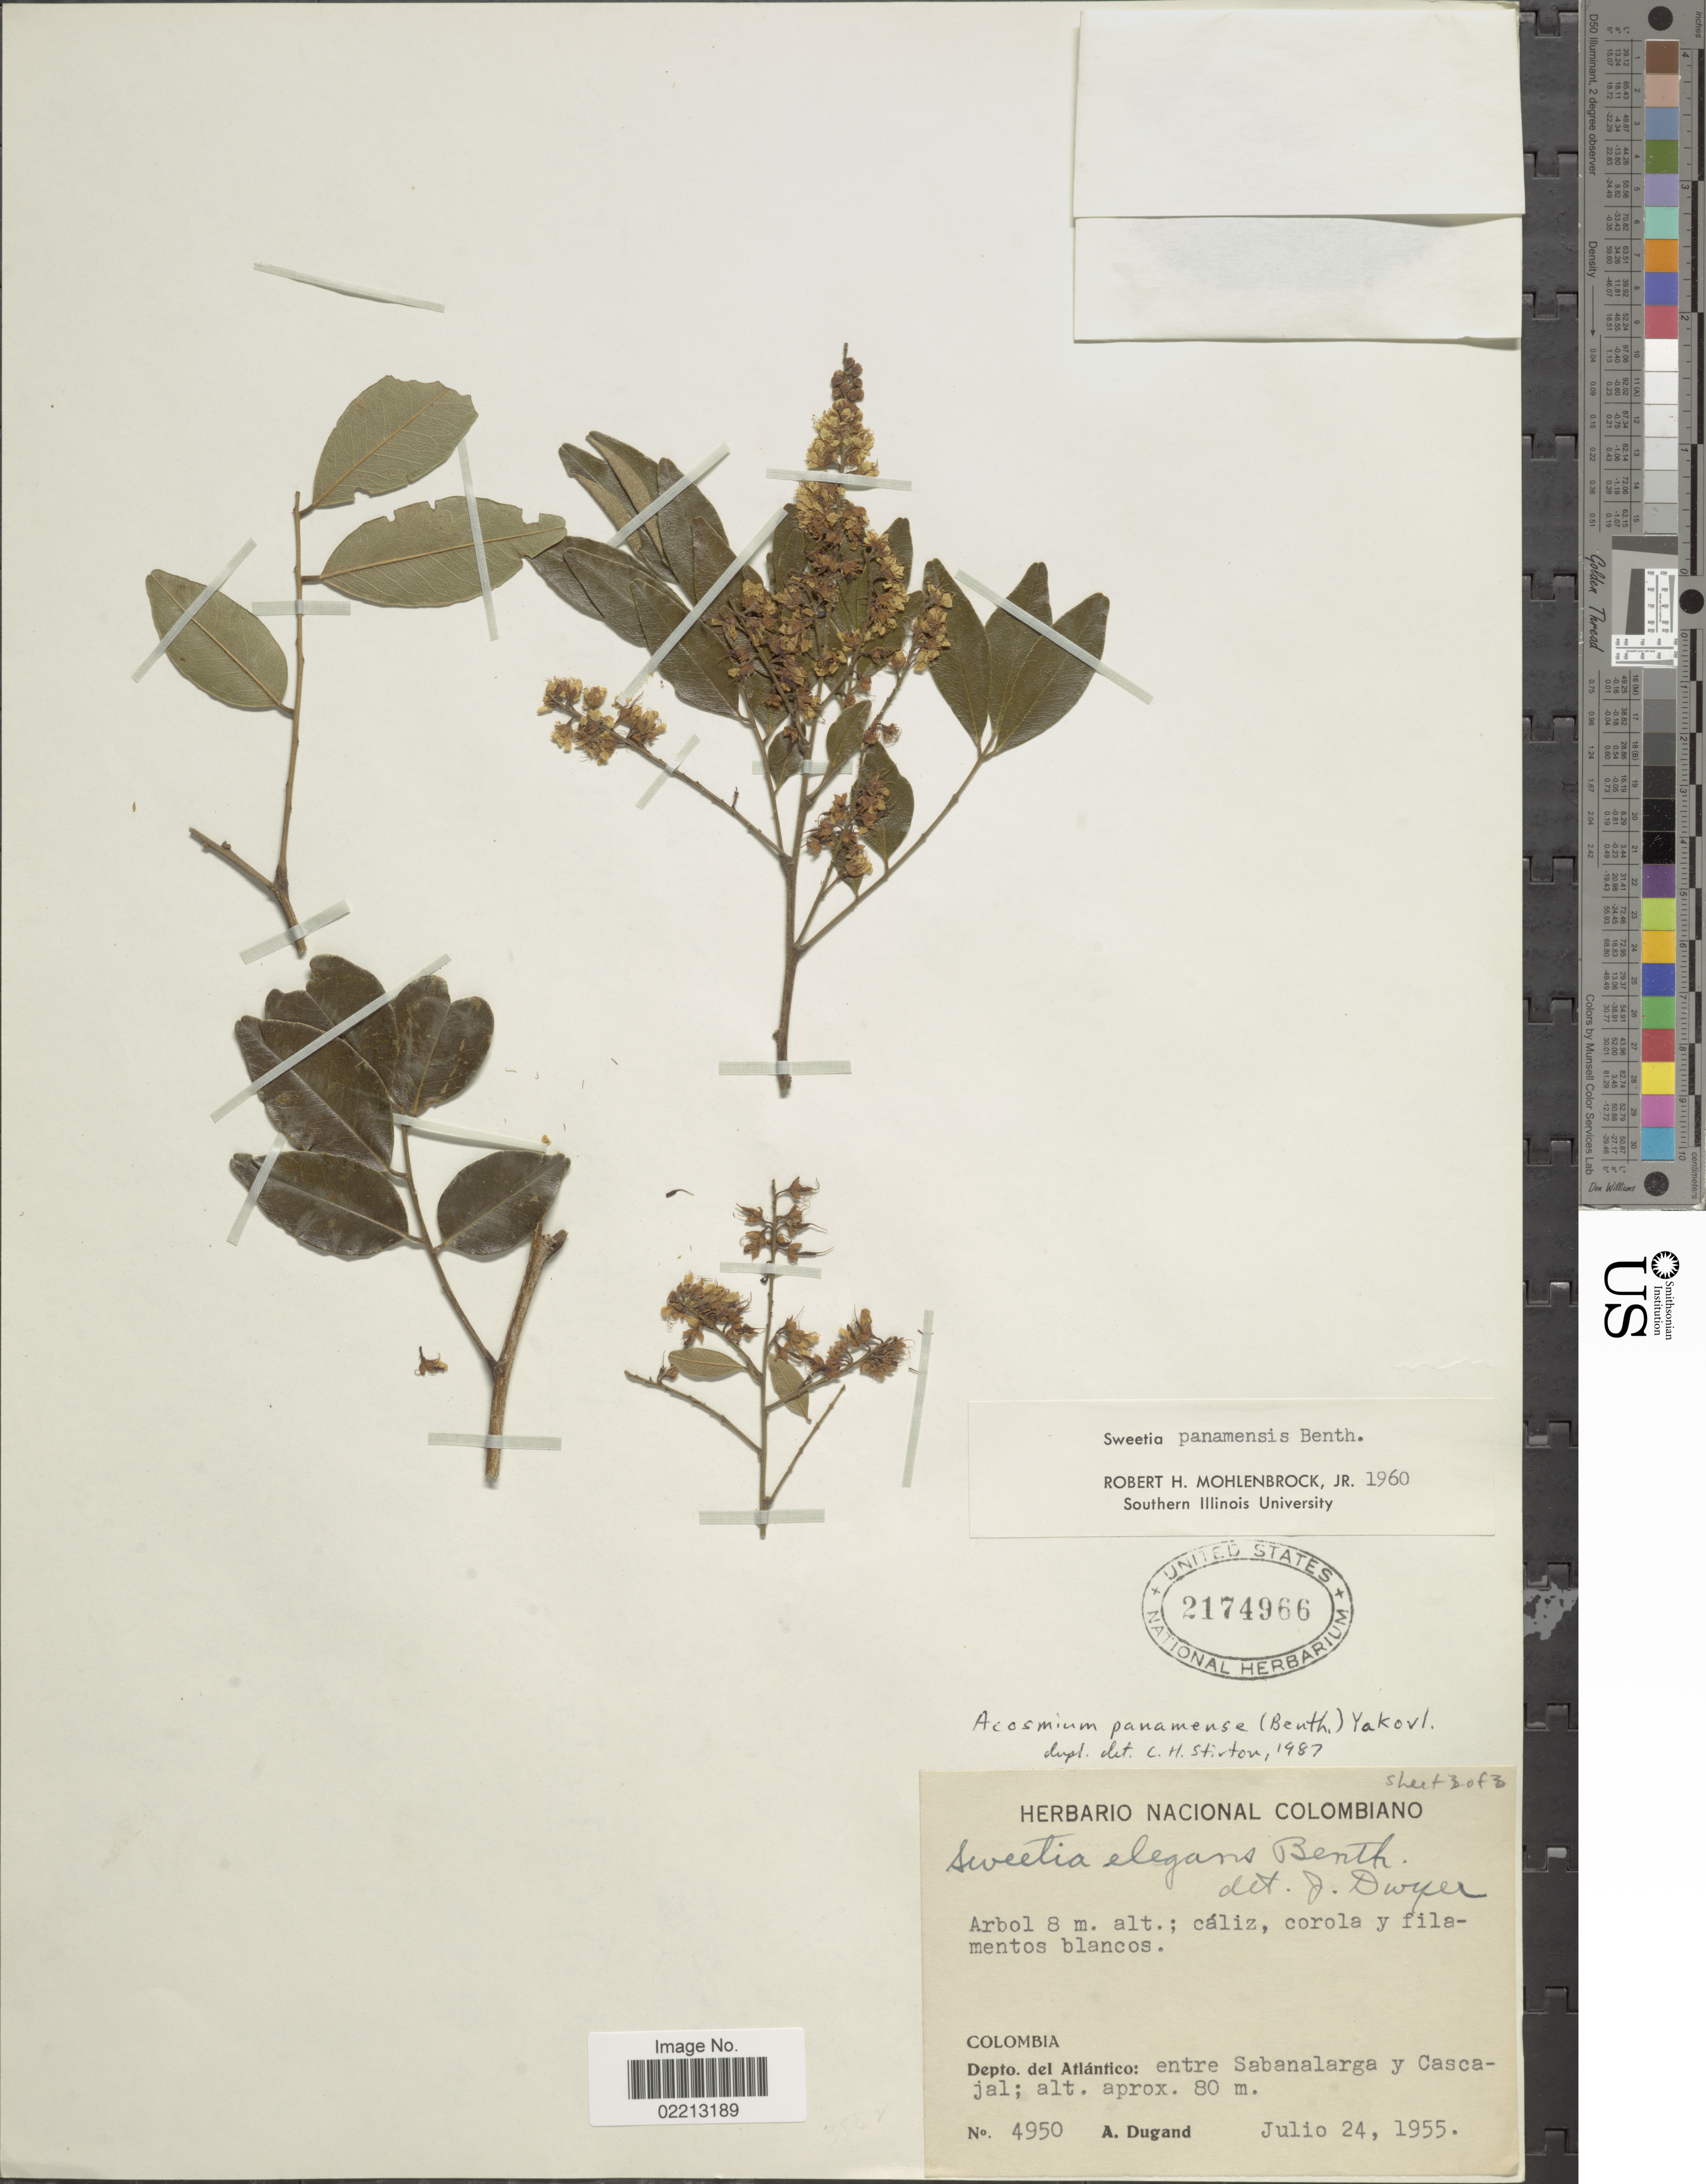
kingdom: Plantae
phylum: Tracheophyta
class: Magnoliopsida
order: Fabales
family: Fabaceae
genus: Acosmium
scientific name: Acosmium panamense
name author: (Benth.) Yakovlev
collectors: A. Dugand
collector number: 4950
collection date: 1955-07-24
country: Colombia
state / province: Atlántico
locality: Entre Sabnalarga y Cascajal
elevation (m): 80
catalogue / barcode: US 2174966